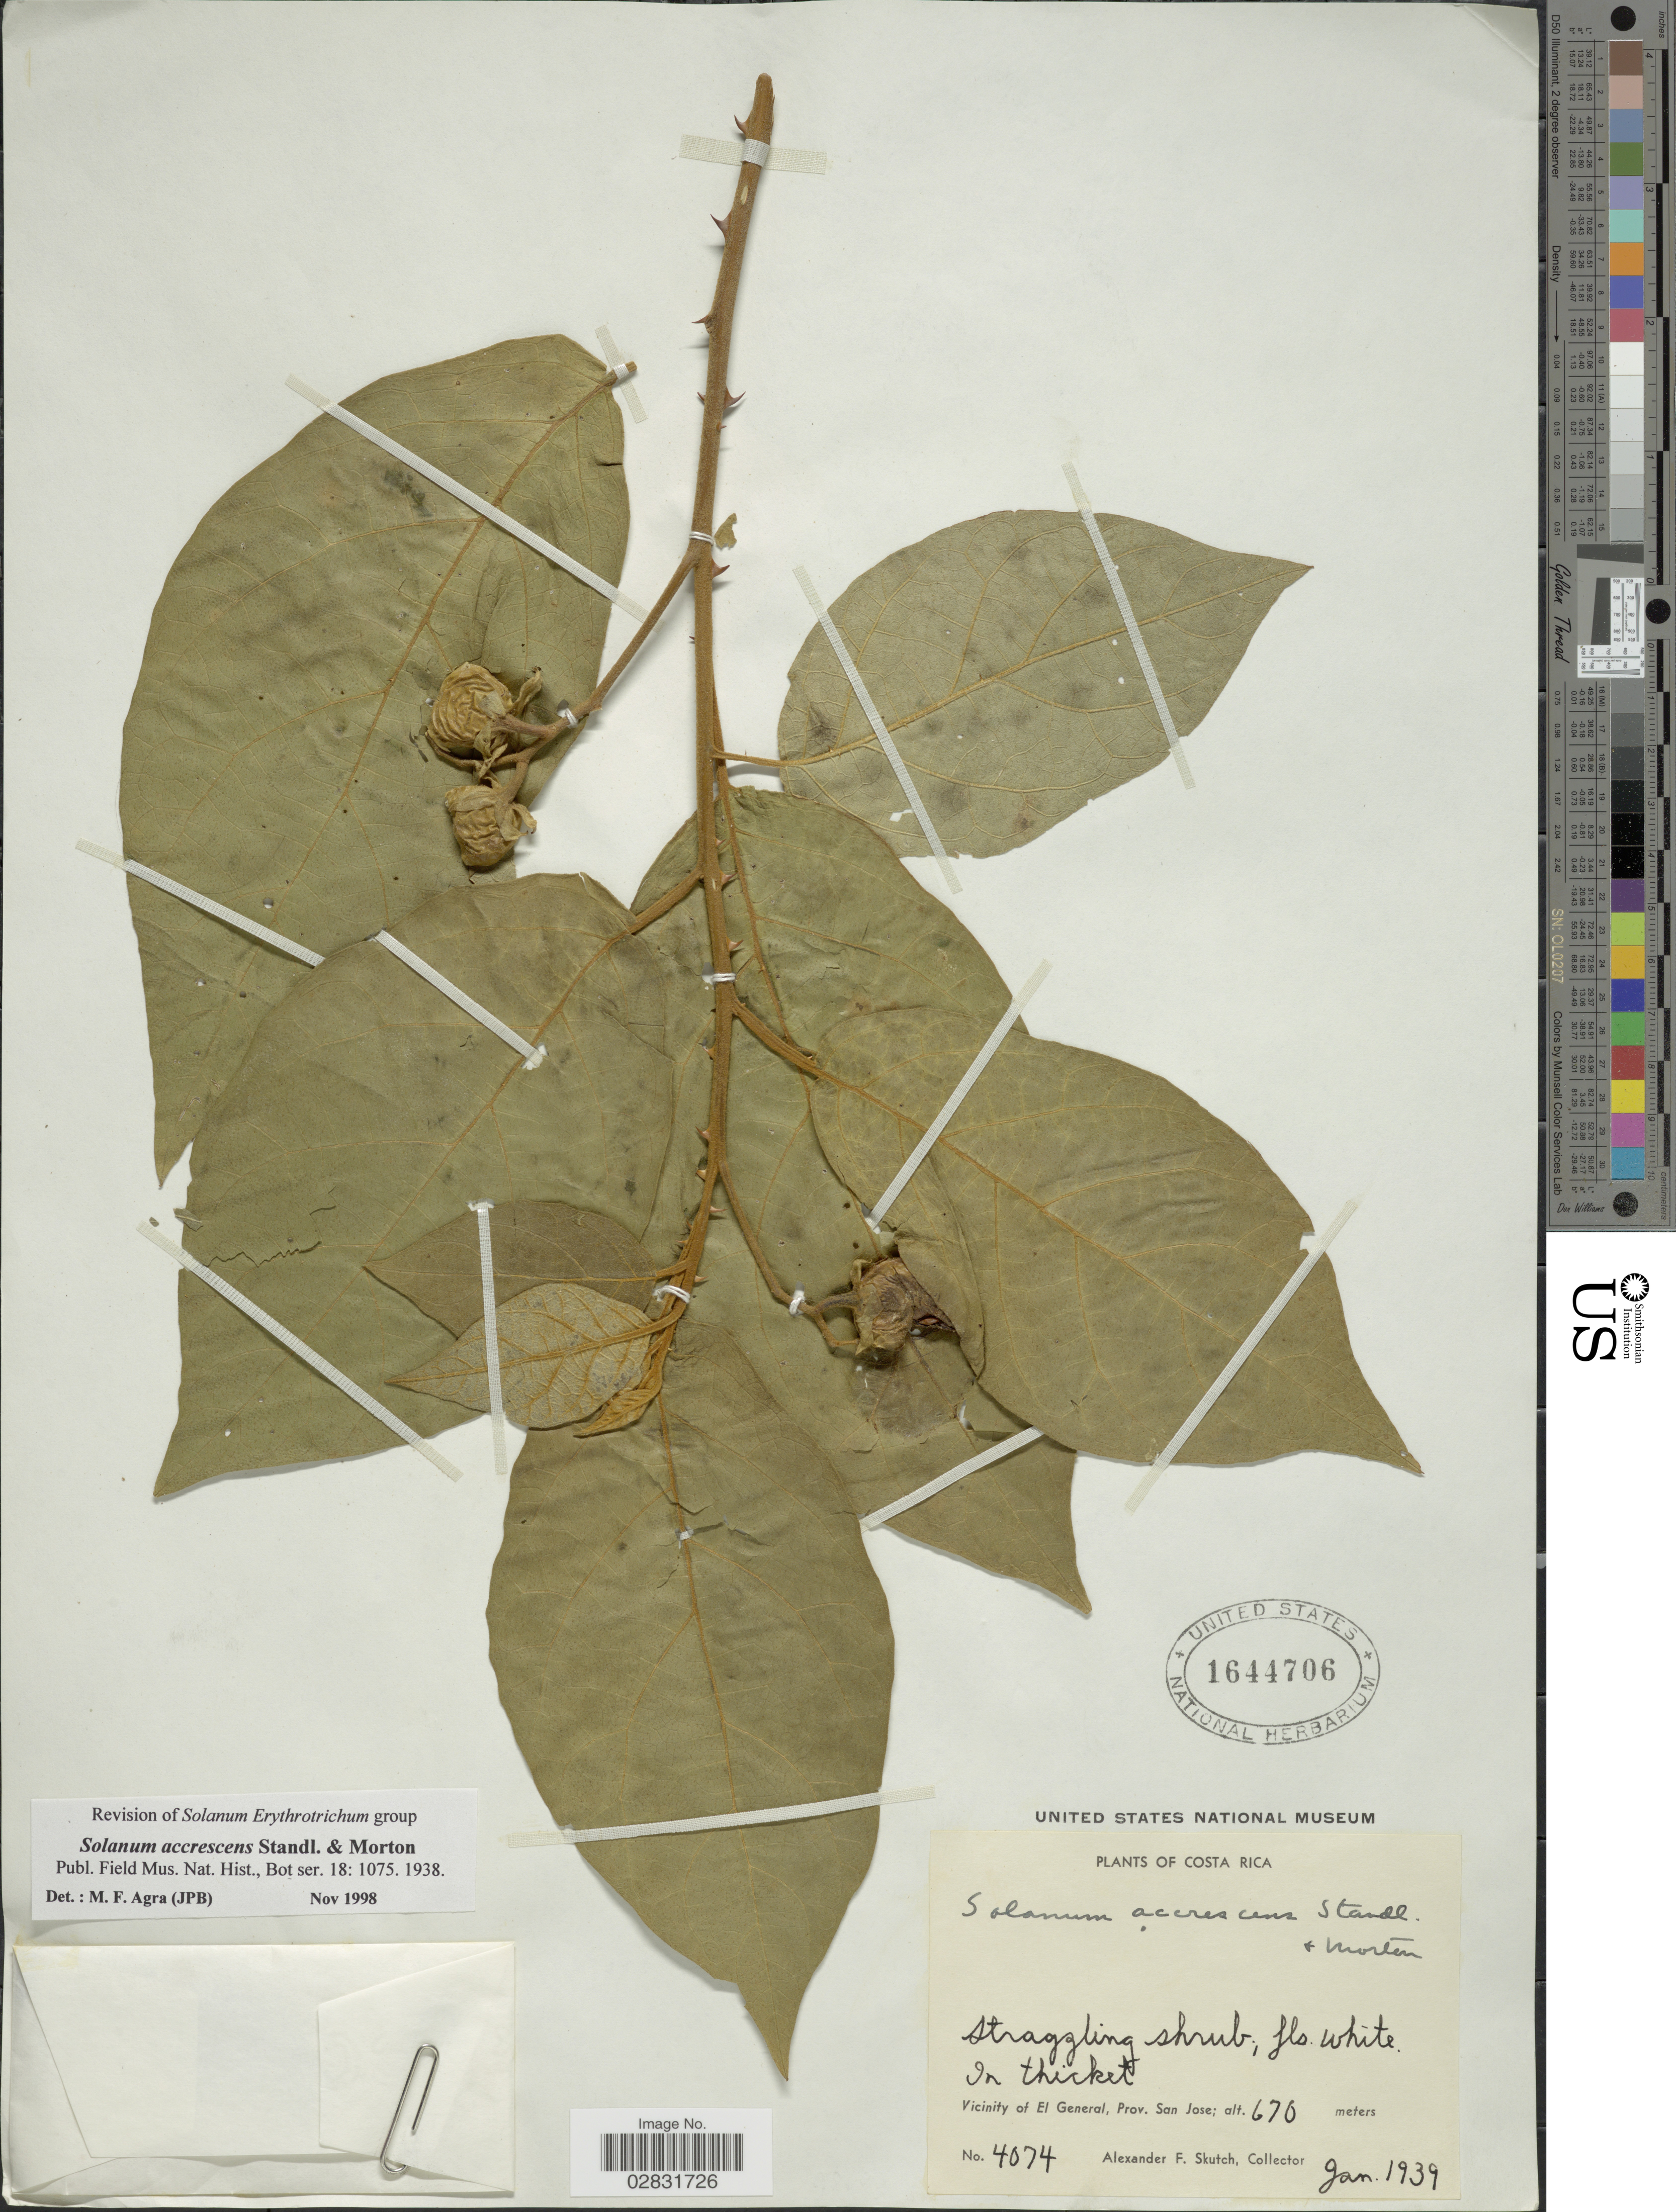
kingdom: Plantae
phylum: Tracheophyta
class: Magnoliopsida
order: Solanales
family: Solanaceae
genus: Solanum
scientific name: Solanum accrescens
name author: Standl. & C.V. Morton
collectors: A. F. Skutch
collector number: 4074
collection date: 1939-01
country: Costa Rica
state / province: San José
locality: Vicinity of El General.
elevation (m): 670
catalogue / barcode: US 1644706